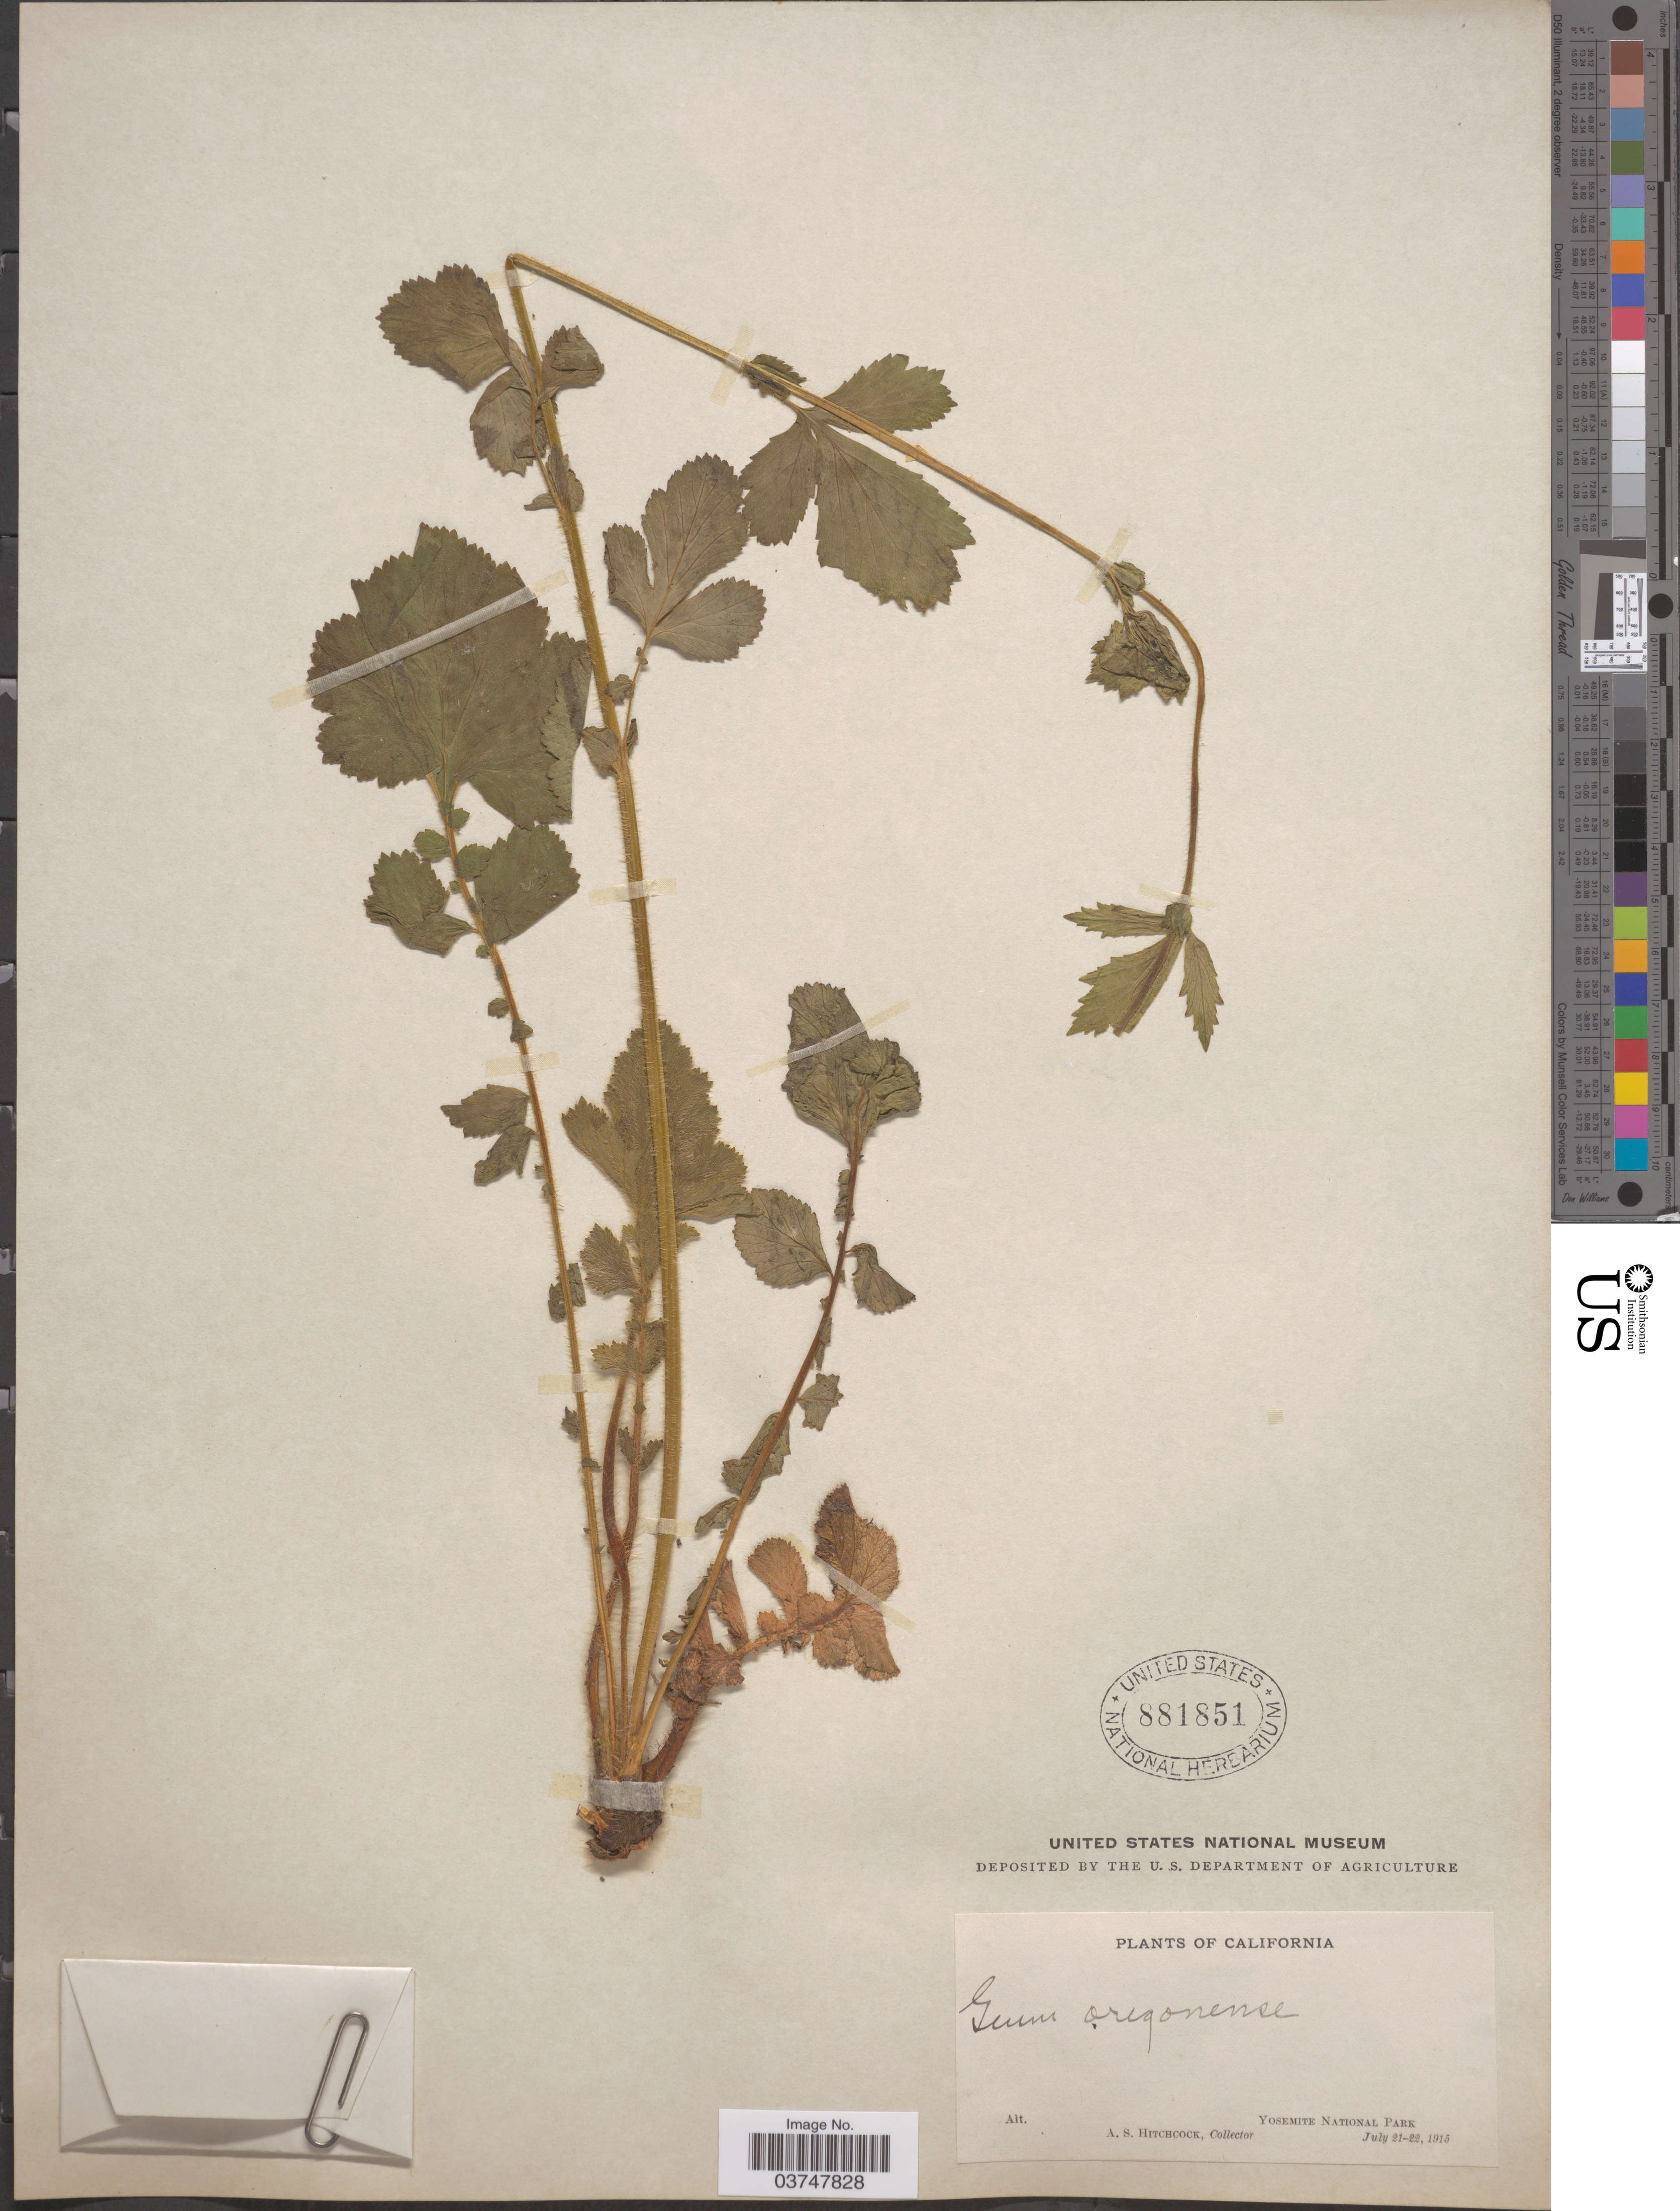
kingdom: Plantae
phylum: Tracheophyta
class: Magnoliopsida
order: Rosales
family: Rosaceae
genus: Geum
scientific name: Geum oregonense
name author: Rydb.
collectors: A. S. Hitchcock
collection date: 1915-07-21/1915-07-22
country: United States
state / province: California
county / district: Mariposa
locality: Yosemite National Park.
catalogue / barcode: US 881851